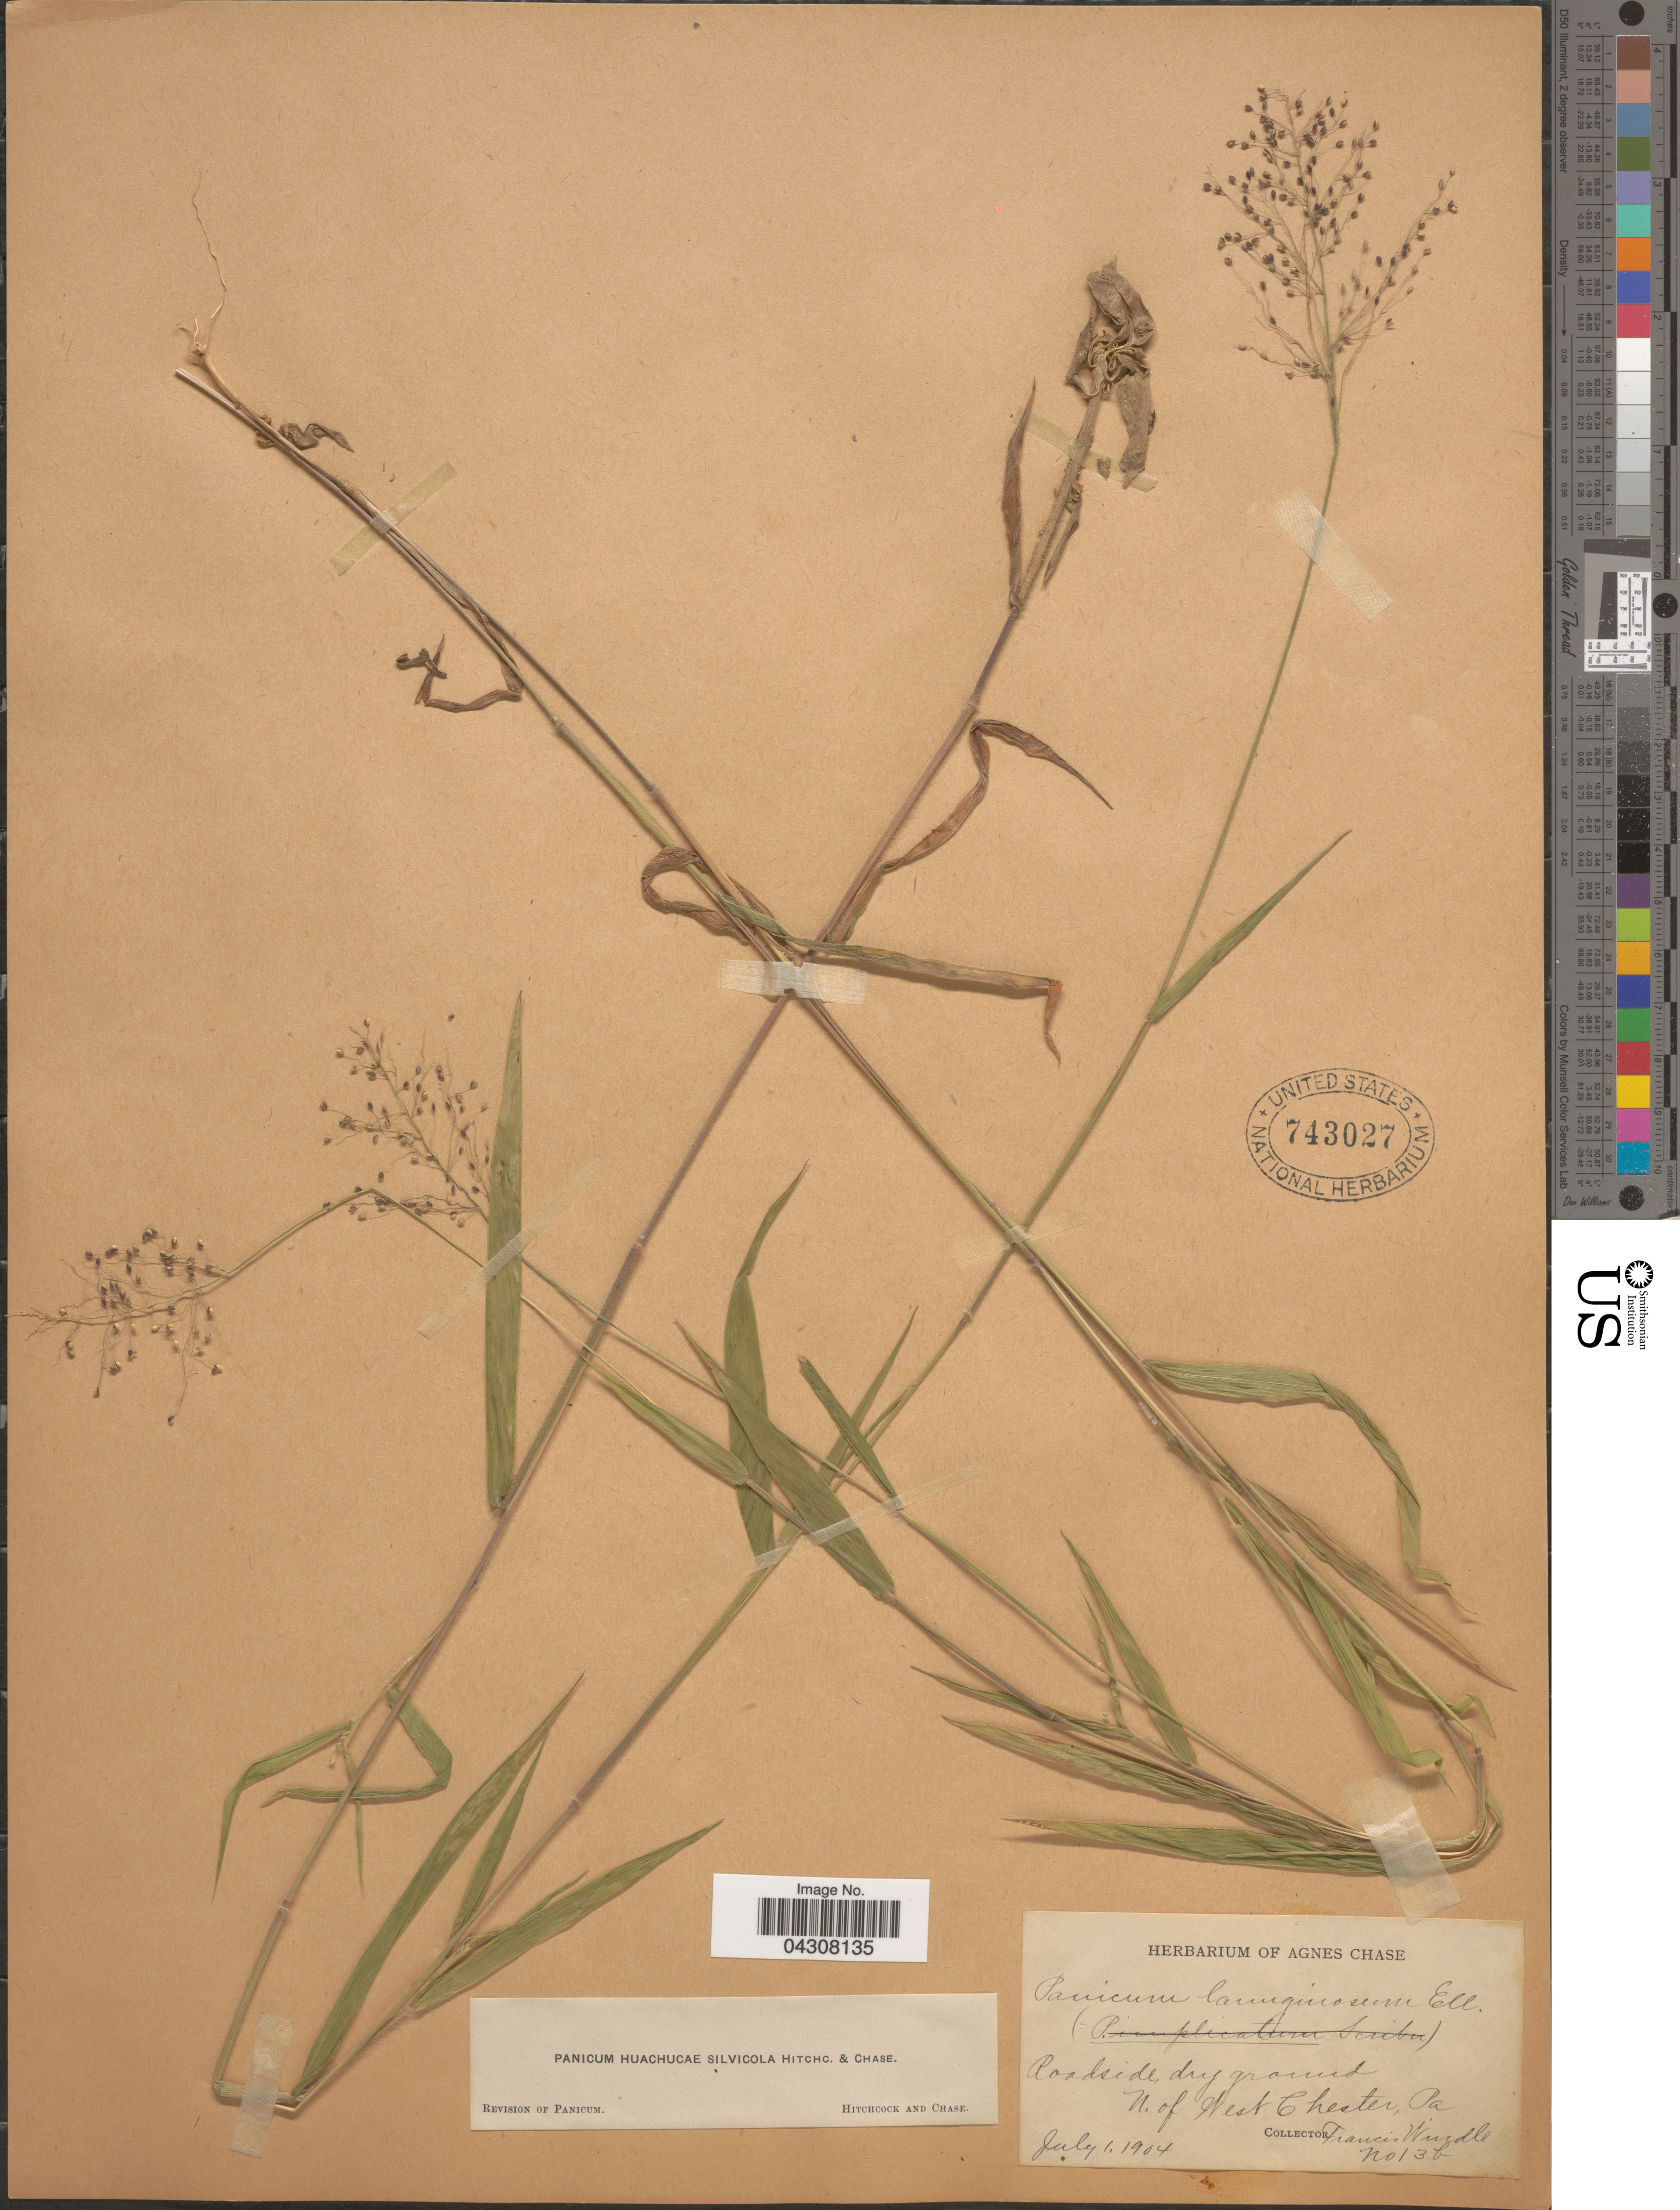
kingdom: Plantae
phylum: Tracheophyta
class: Liliopsida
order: Poales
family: Poaceae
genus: Dichanthelium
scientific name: Dichanthelium acuminatum var. acuminatum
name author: (Sw.) Gould & C.A. Clark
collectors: F. Windle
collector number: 13b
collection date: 1904-07-01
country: United States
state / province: Pennsylvania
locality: Roadside, dry ground N. of West Chester.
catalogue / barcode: US 743027